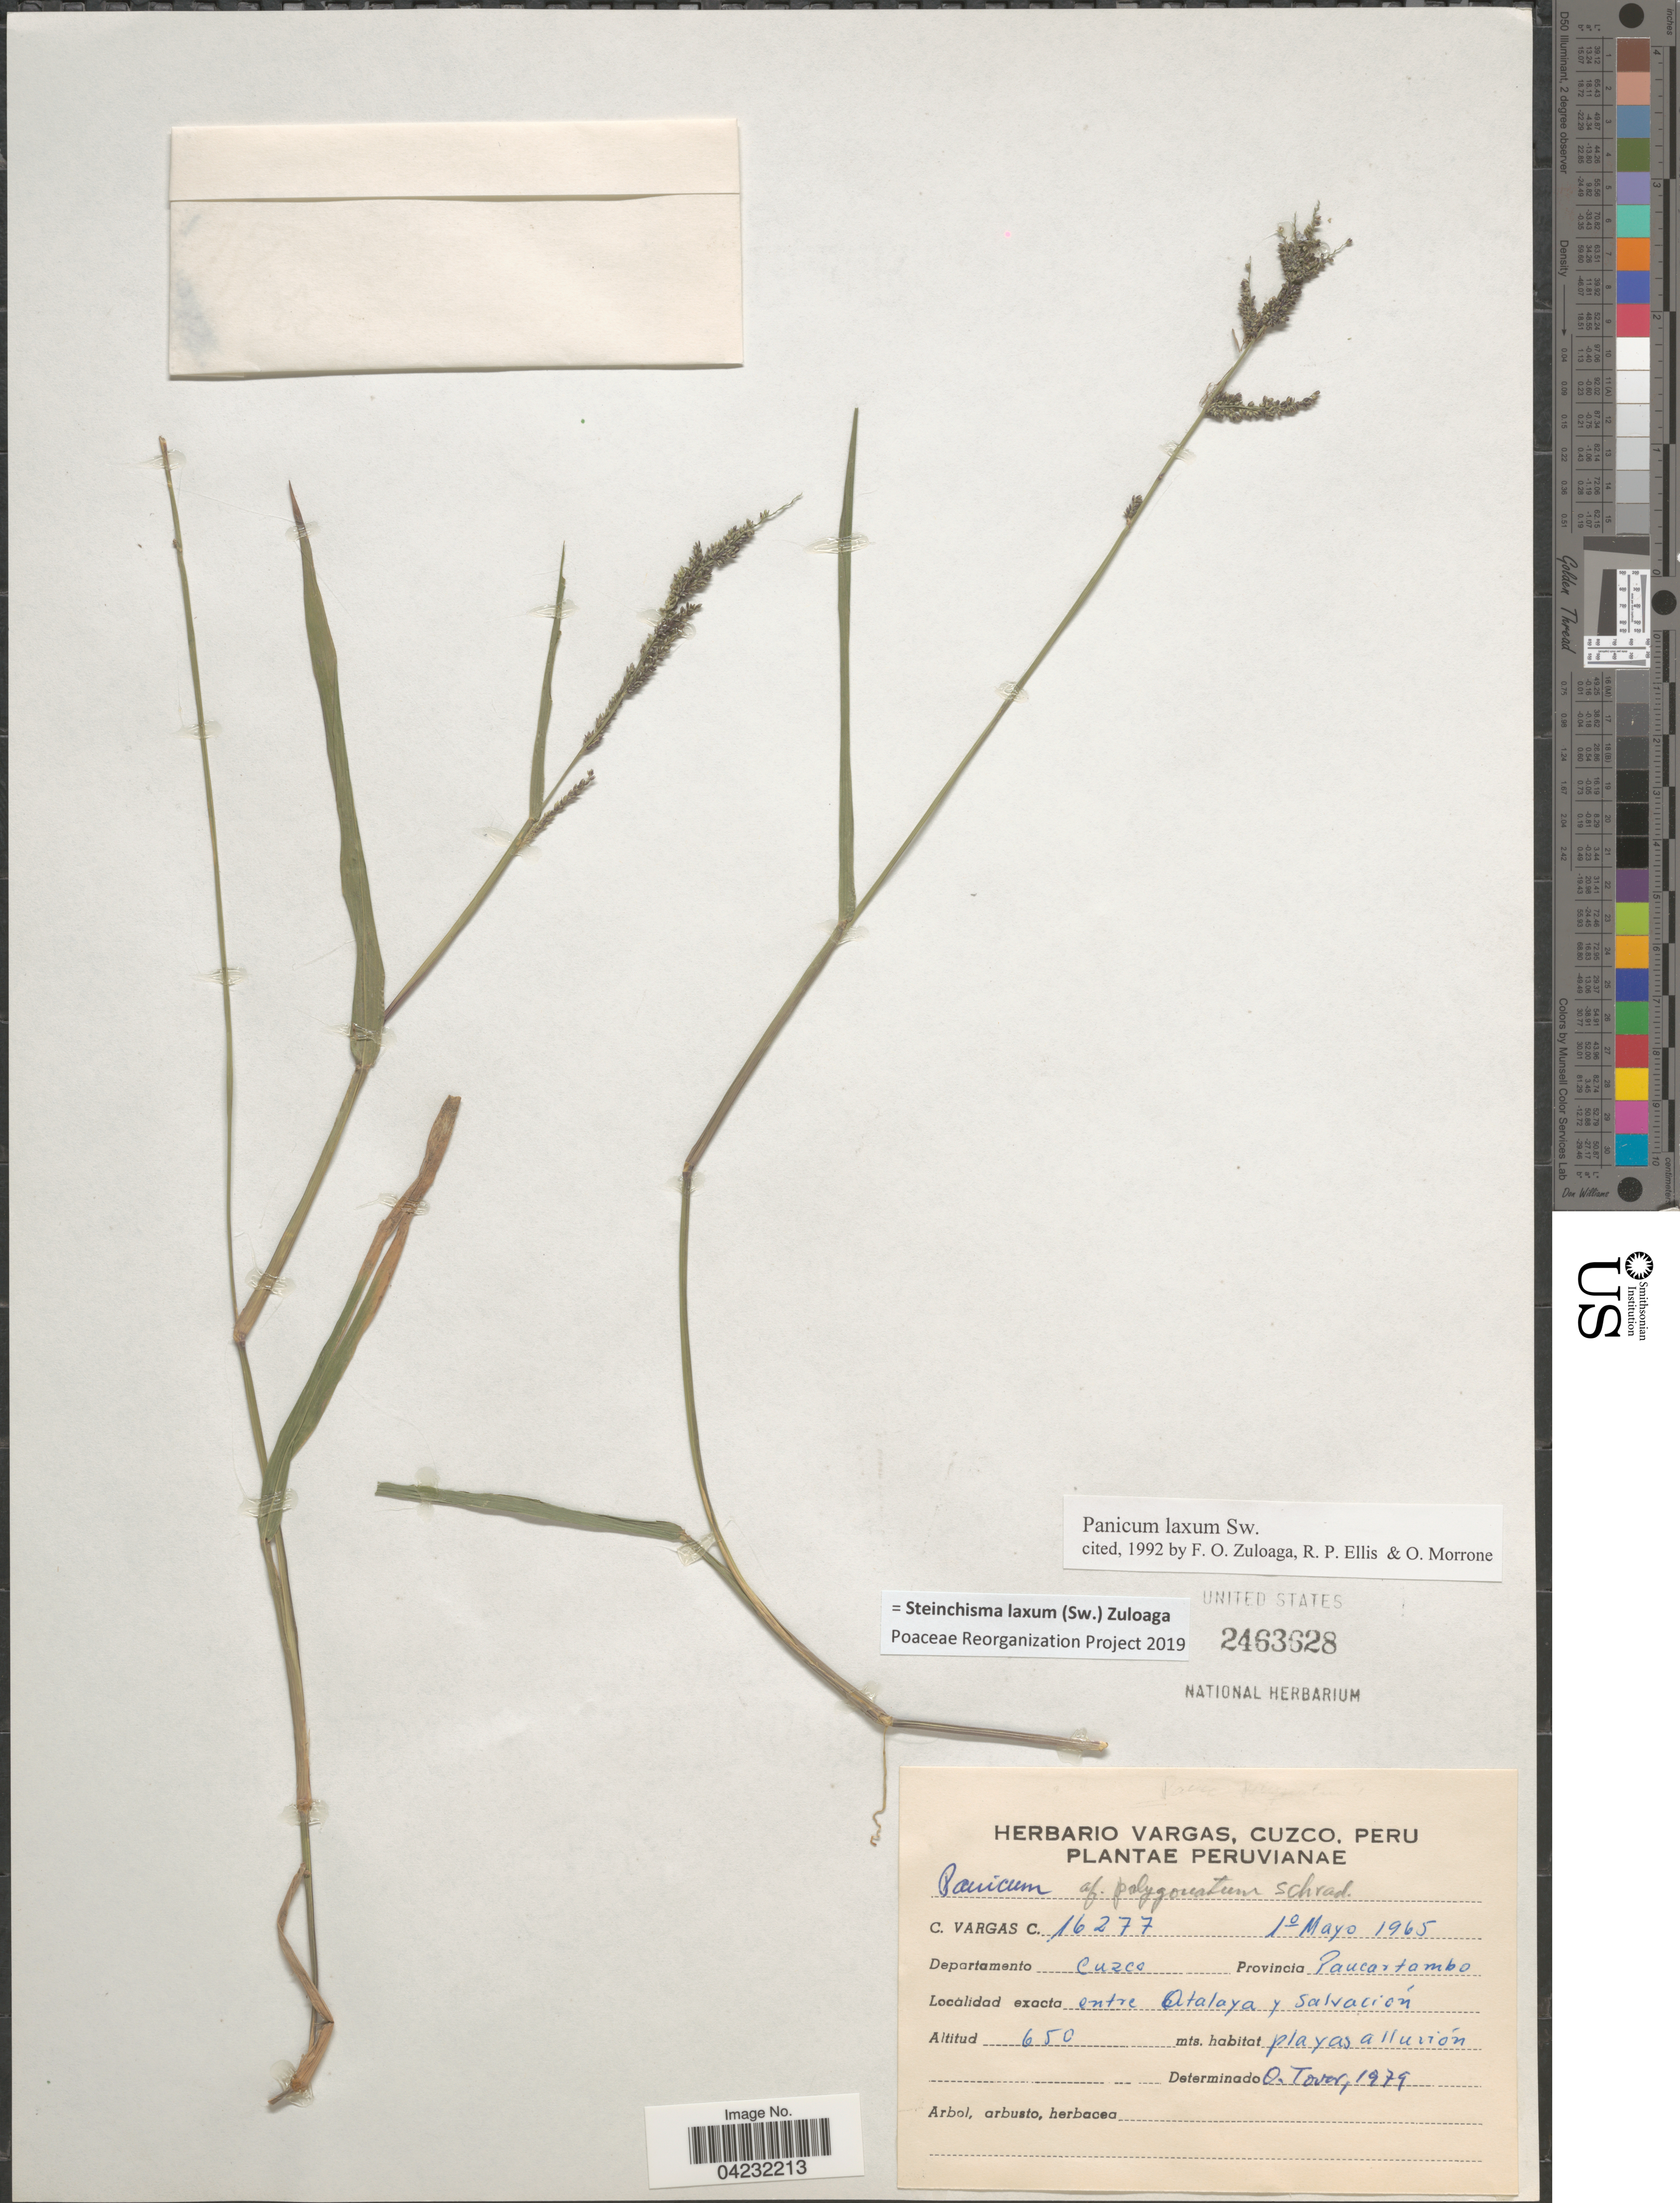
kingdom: Plantae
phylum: Tracheophyta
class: Liliopsida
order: Poales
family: Poaceae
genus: Steinchisma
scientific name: Steinchisma laxum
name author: (Sw.) Zuloaga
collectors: C. Vargas Calderón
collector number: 16277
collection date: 1965-05-01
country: Peru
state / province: Cusco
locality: Departamento Cuzco. Provincia Paucartambo. Entre Ataloya y Salvación.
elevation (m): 650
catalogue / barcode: US 2463628